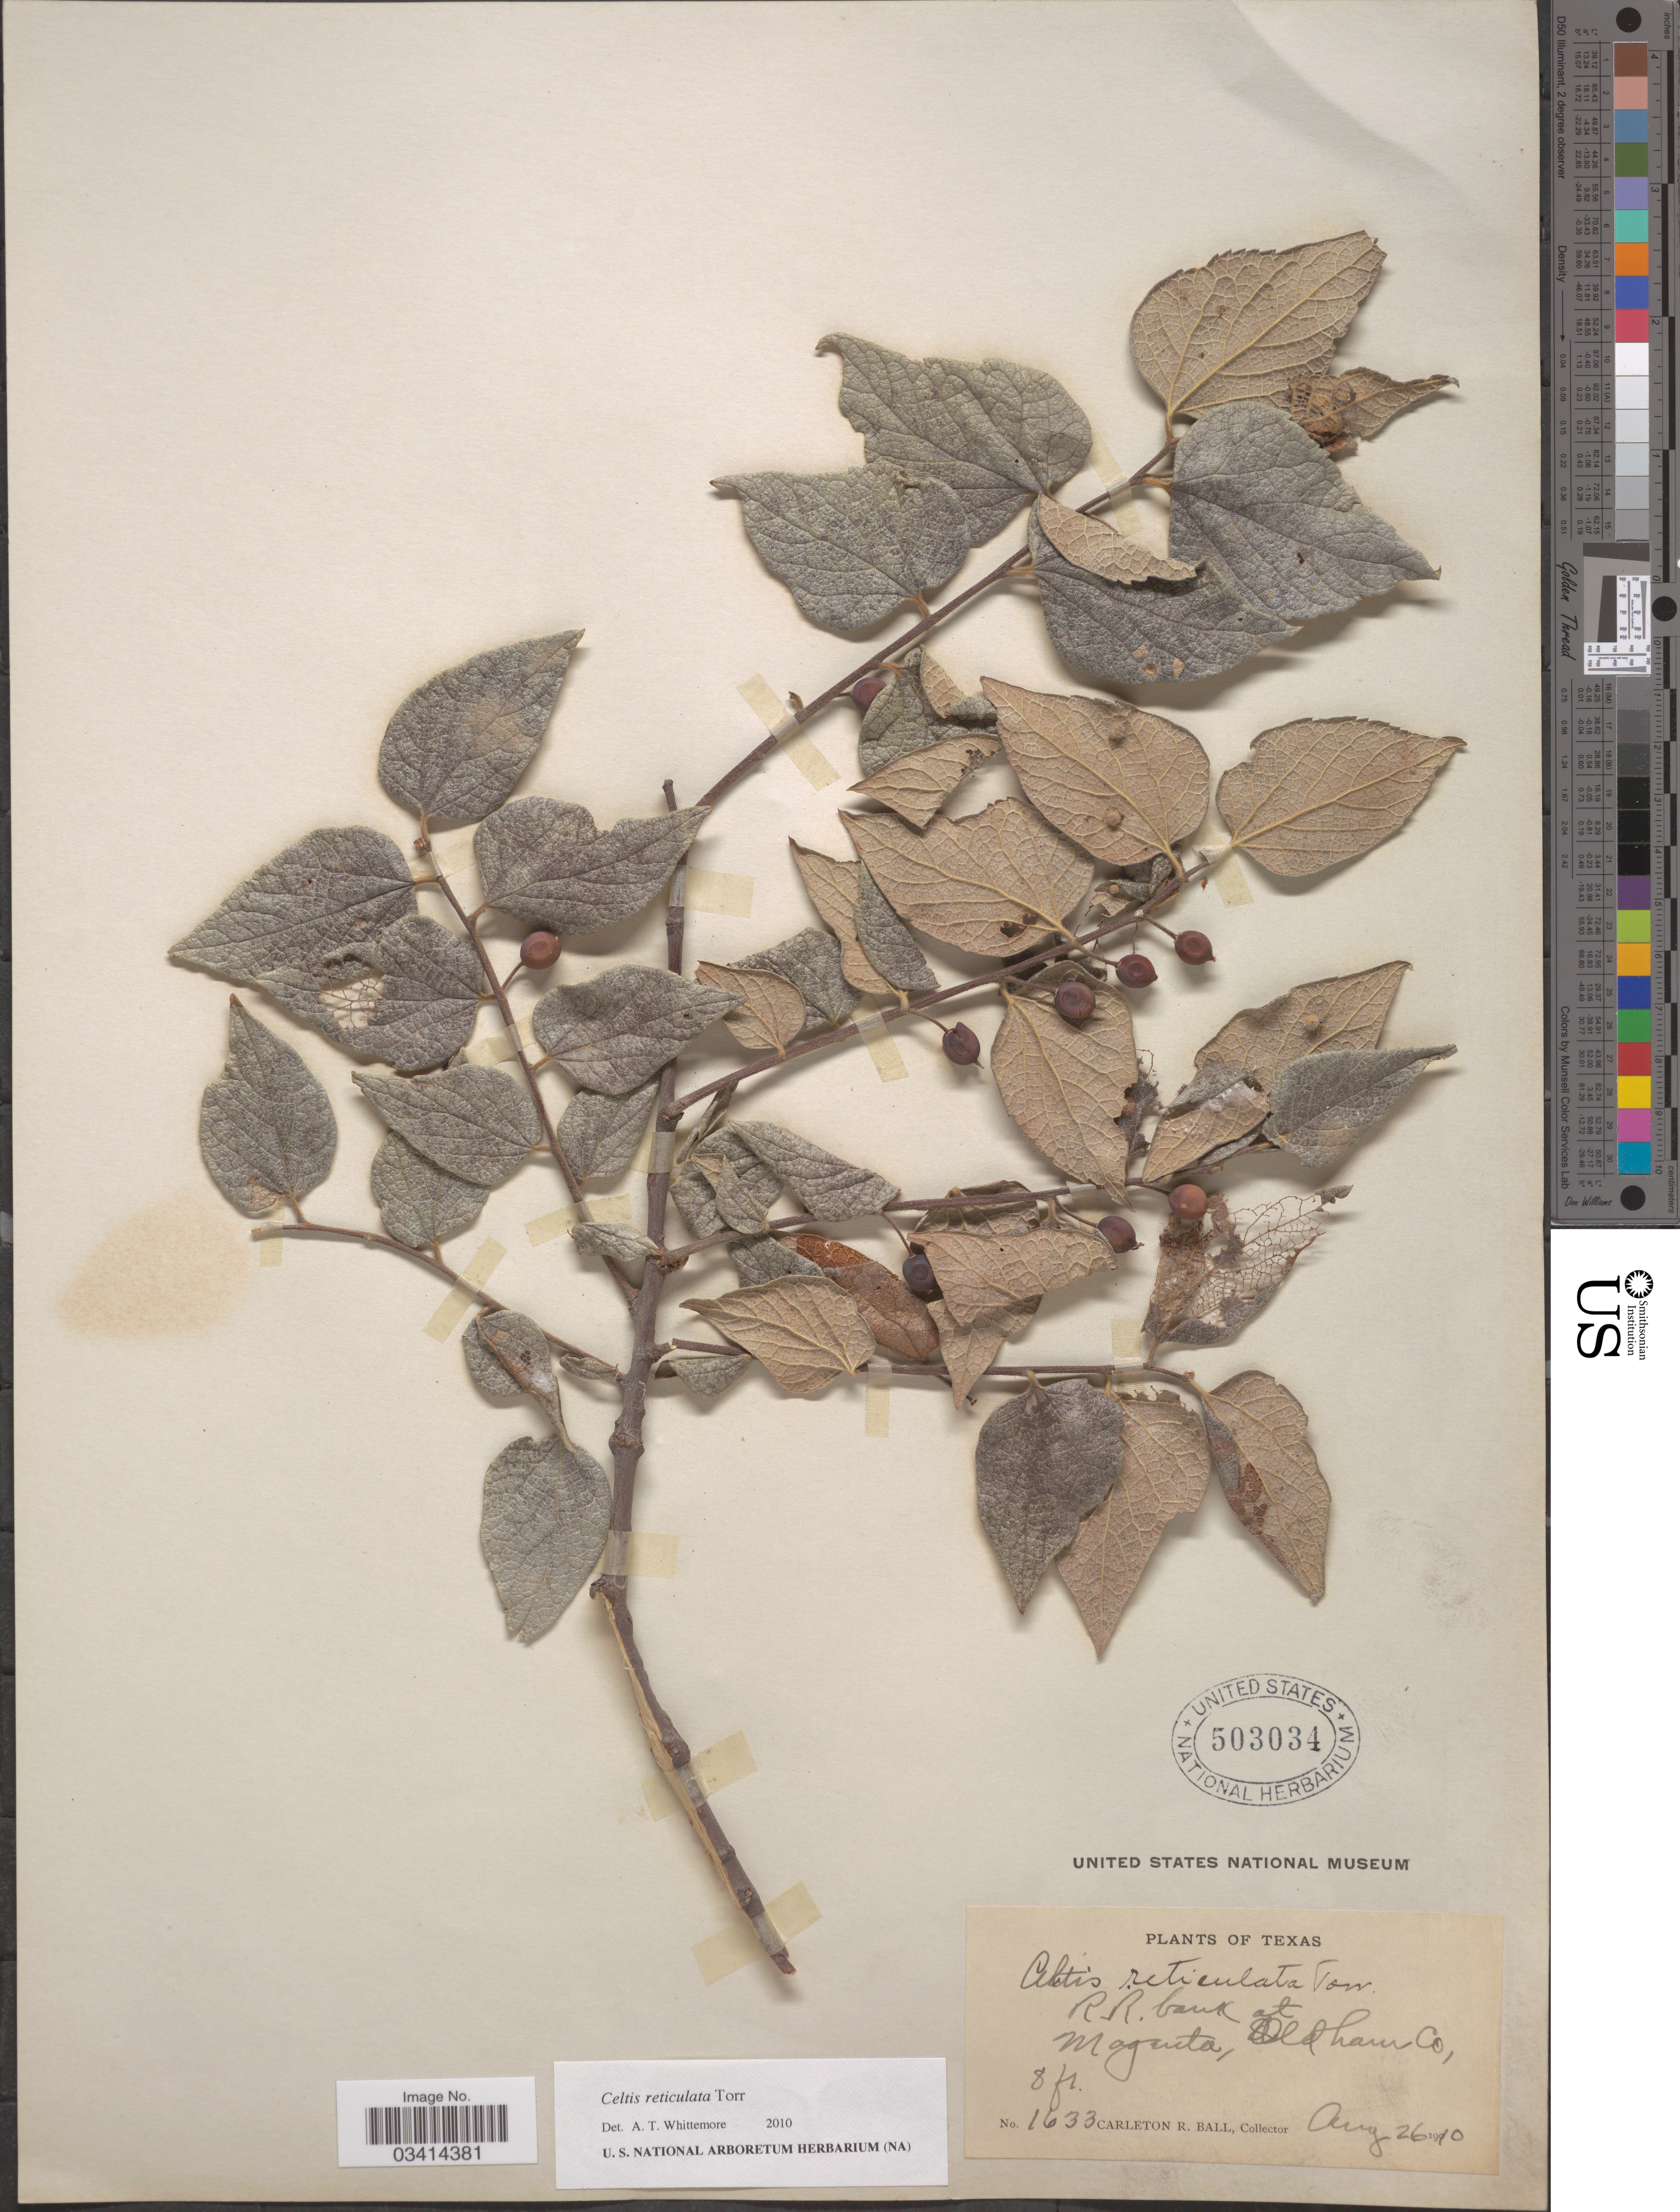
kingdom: Plantae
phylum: Tracheophyta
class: Magnoliopsida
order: Rosales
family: Cannabaceae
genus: Celtis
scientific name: Celtis sp.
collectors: C. R. Ball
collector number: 1633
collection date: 1910-08-26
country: United States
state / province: Texas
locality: R.r. bank at Magenta, Oldham Co.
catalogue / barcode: US 503034